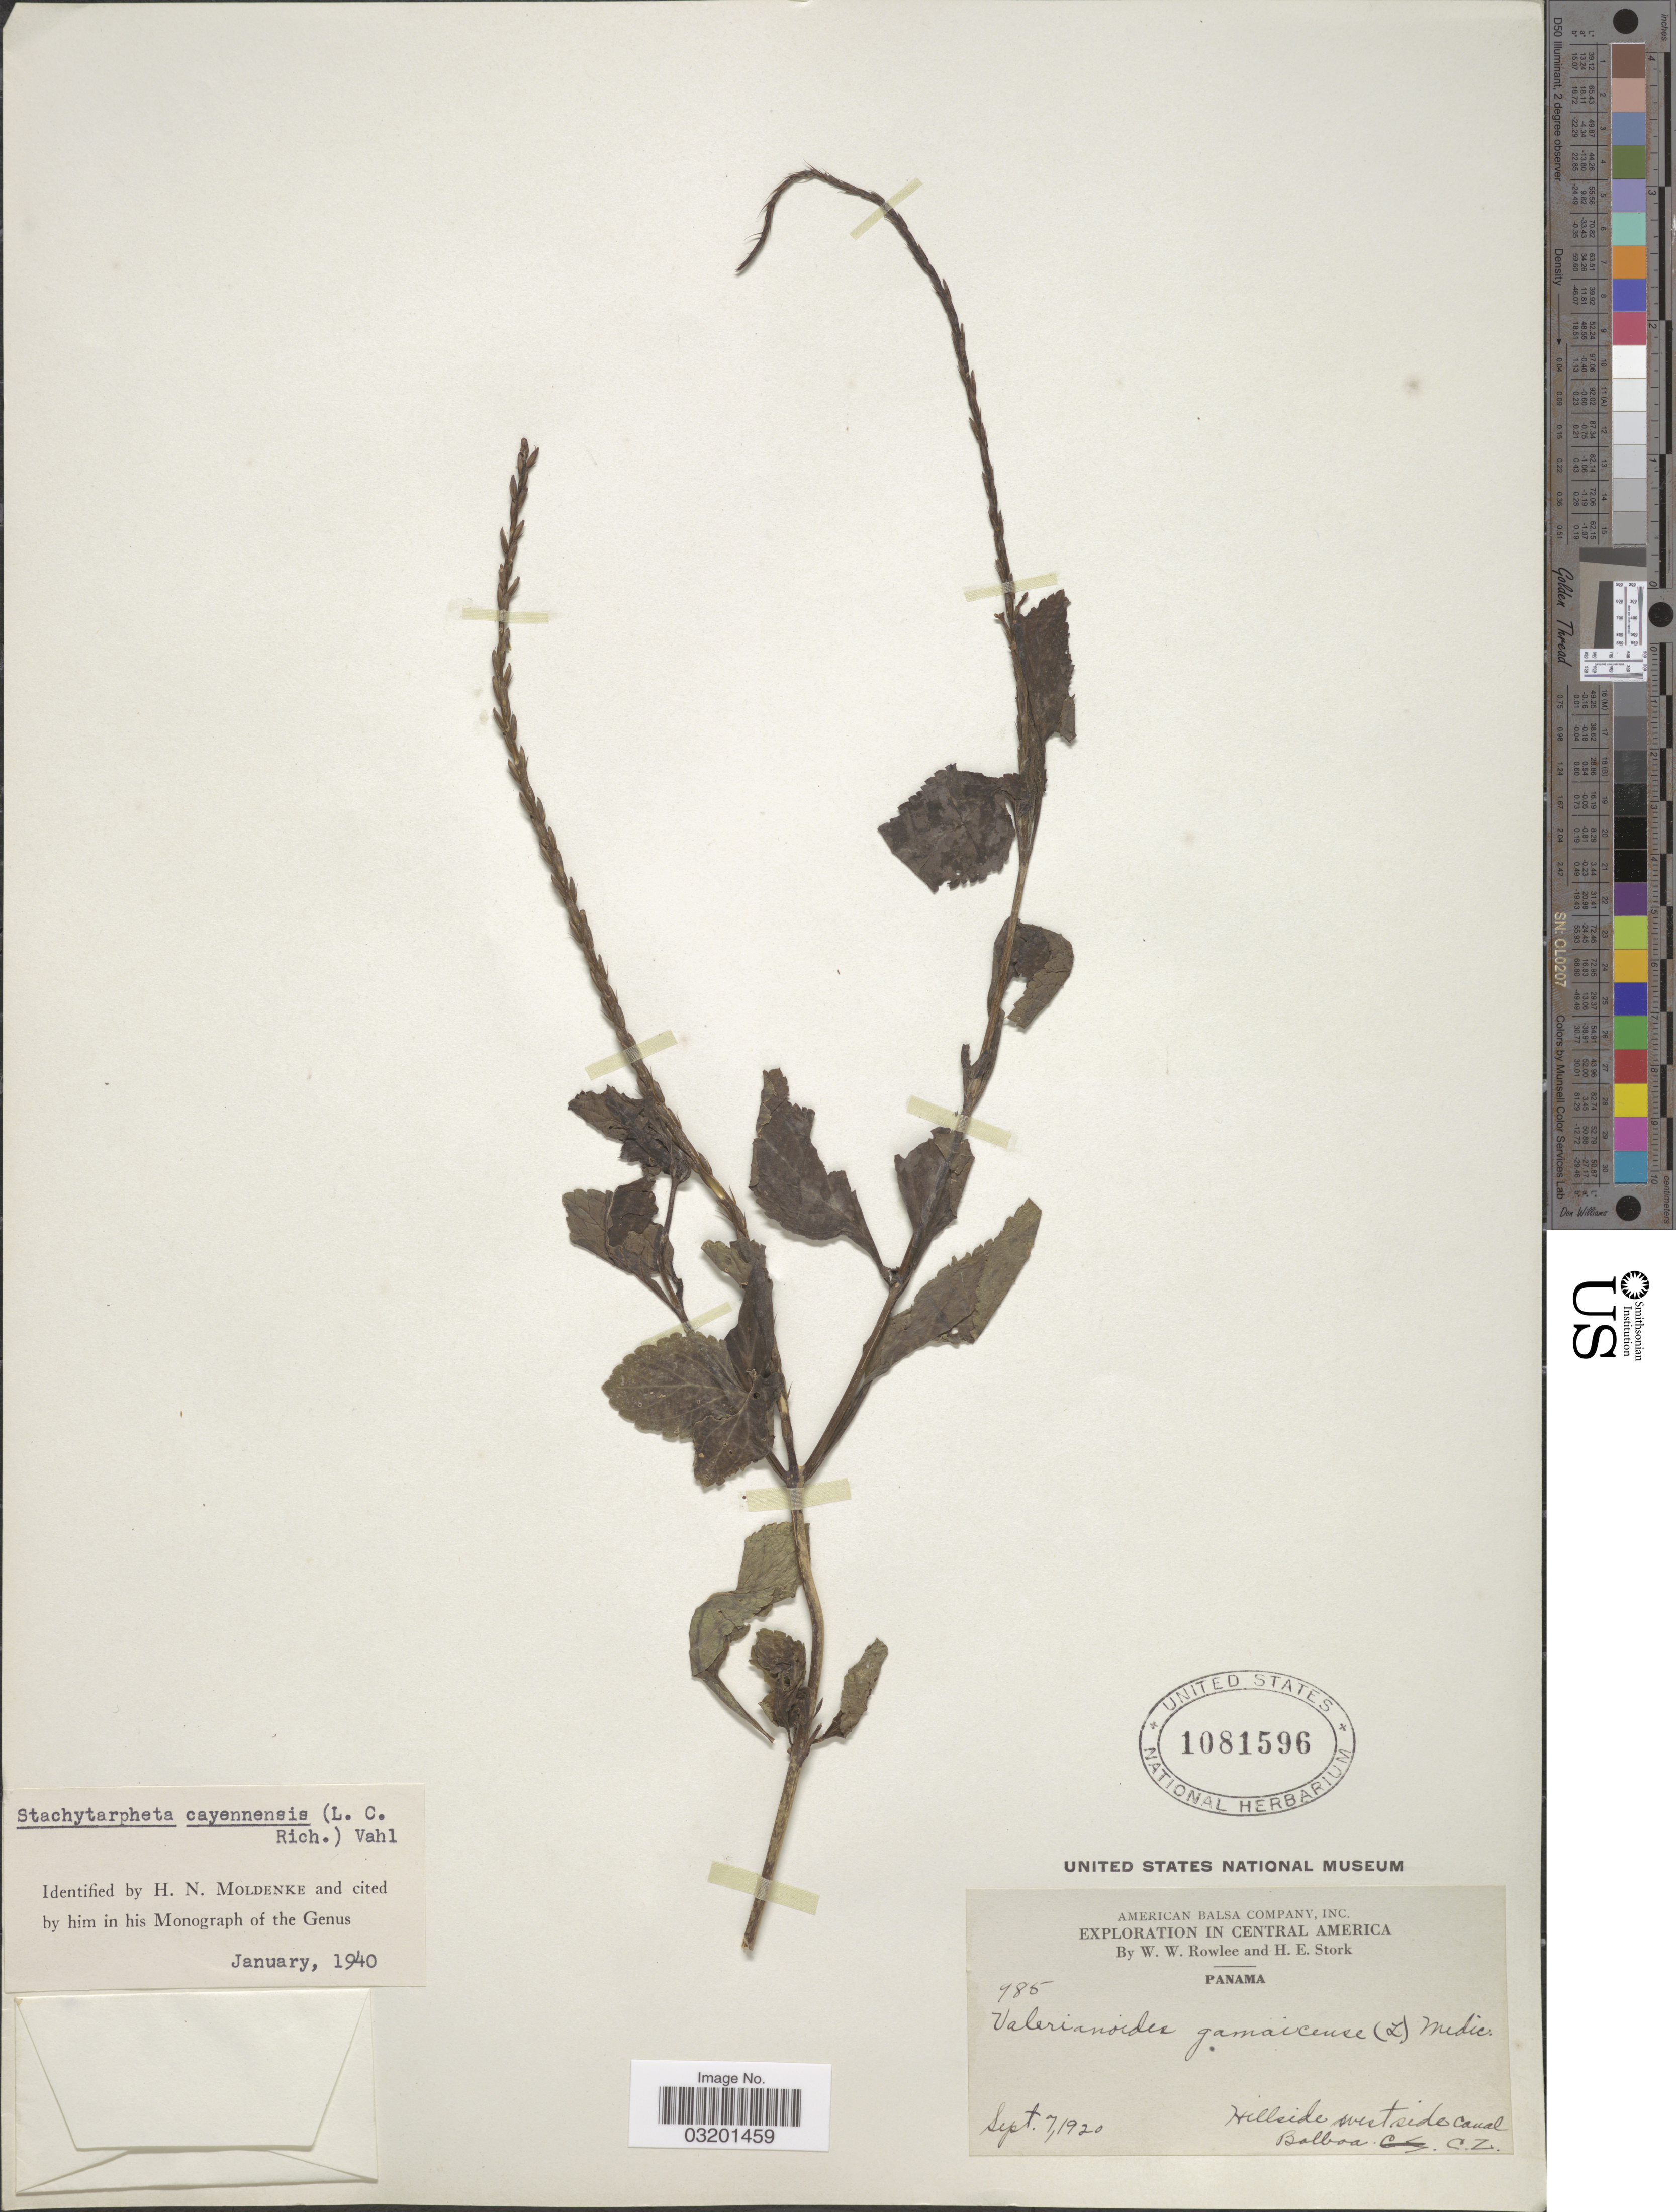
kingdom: Plantae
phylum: Tracheophyta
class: Magnoliopsida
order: Lamiales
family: Verbenaceae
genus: Stachytarpheta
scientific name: Stachytarpheta cayennensis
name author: (Rich.) Vahl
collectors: W. W. Rowlee & H. E. Stork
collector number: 985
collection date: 1920-09-07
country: Panama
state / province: Colón / Panamá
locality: Hillside westside canal, Balboa. C.Z.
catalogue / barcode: US 1081596